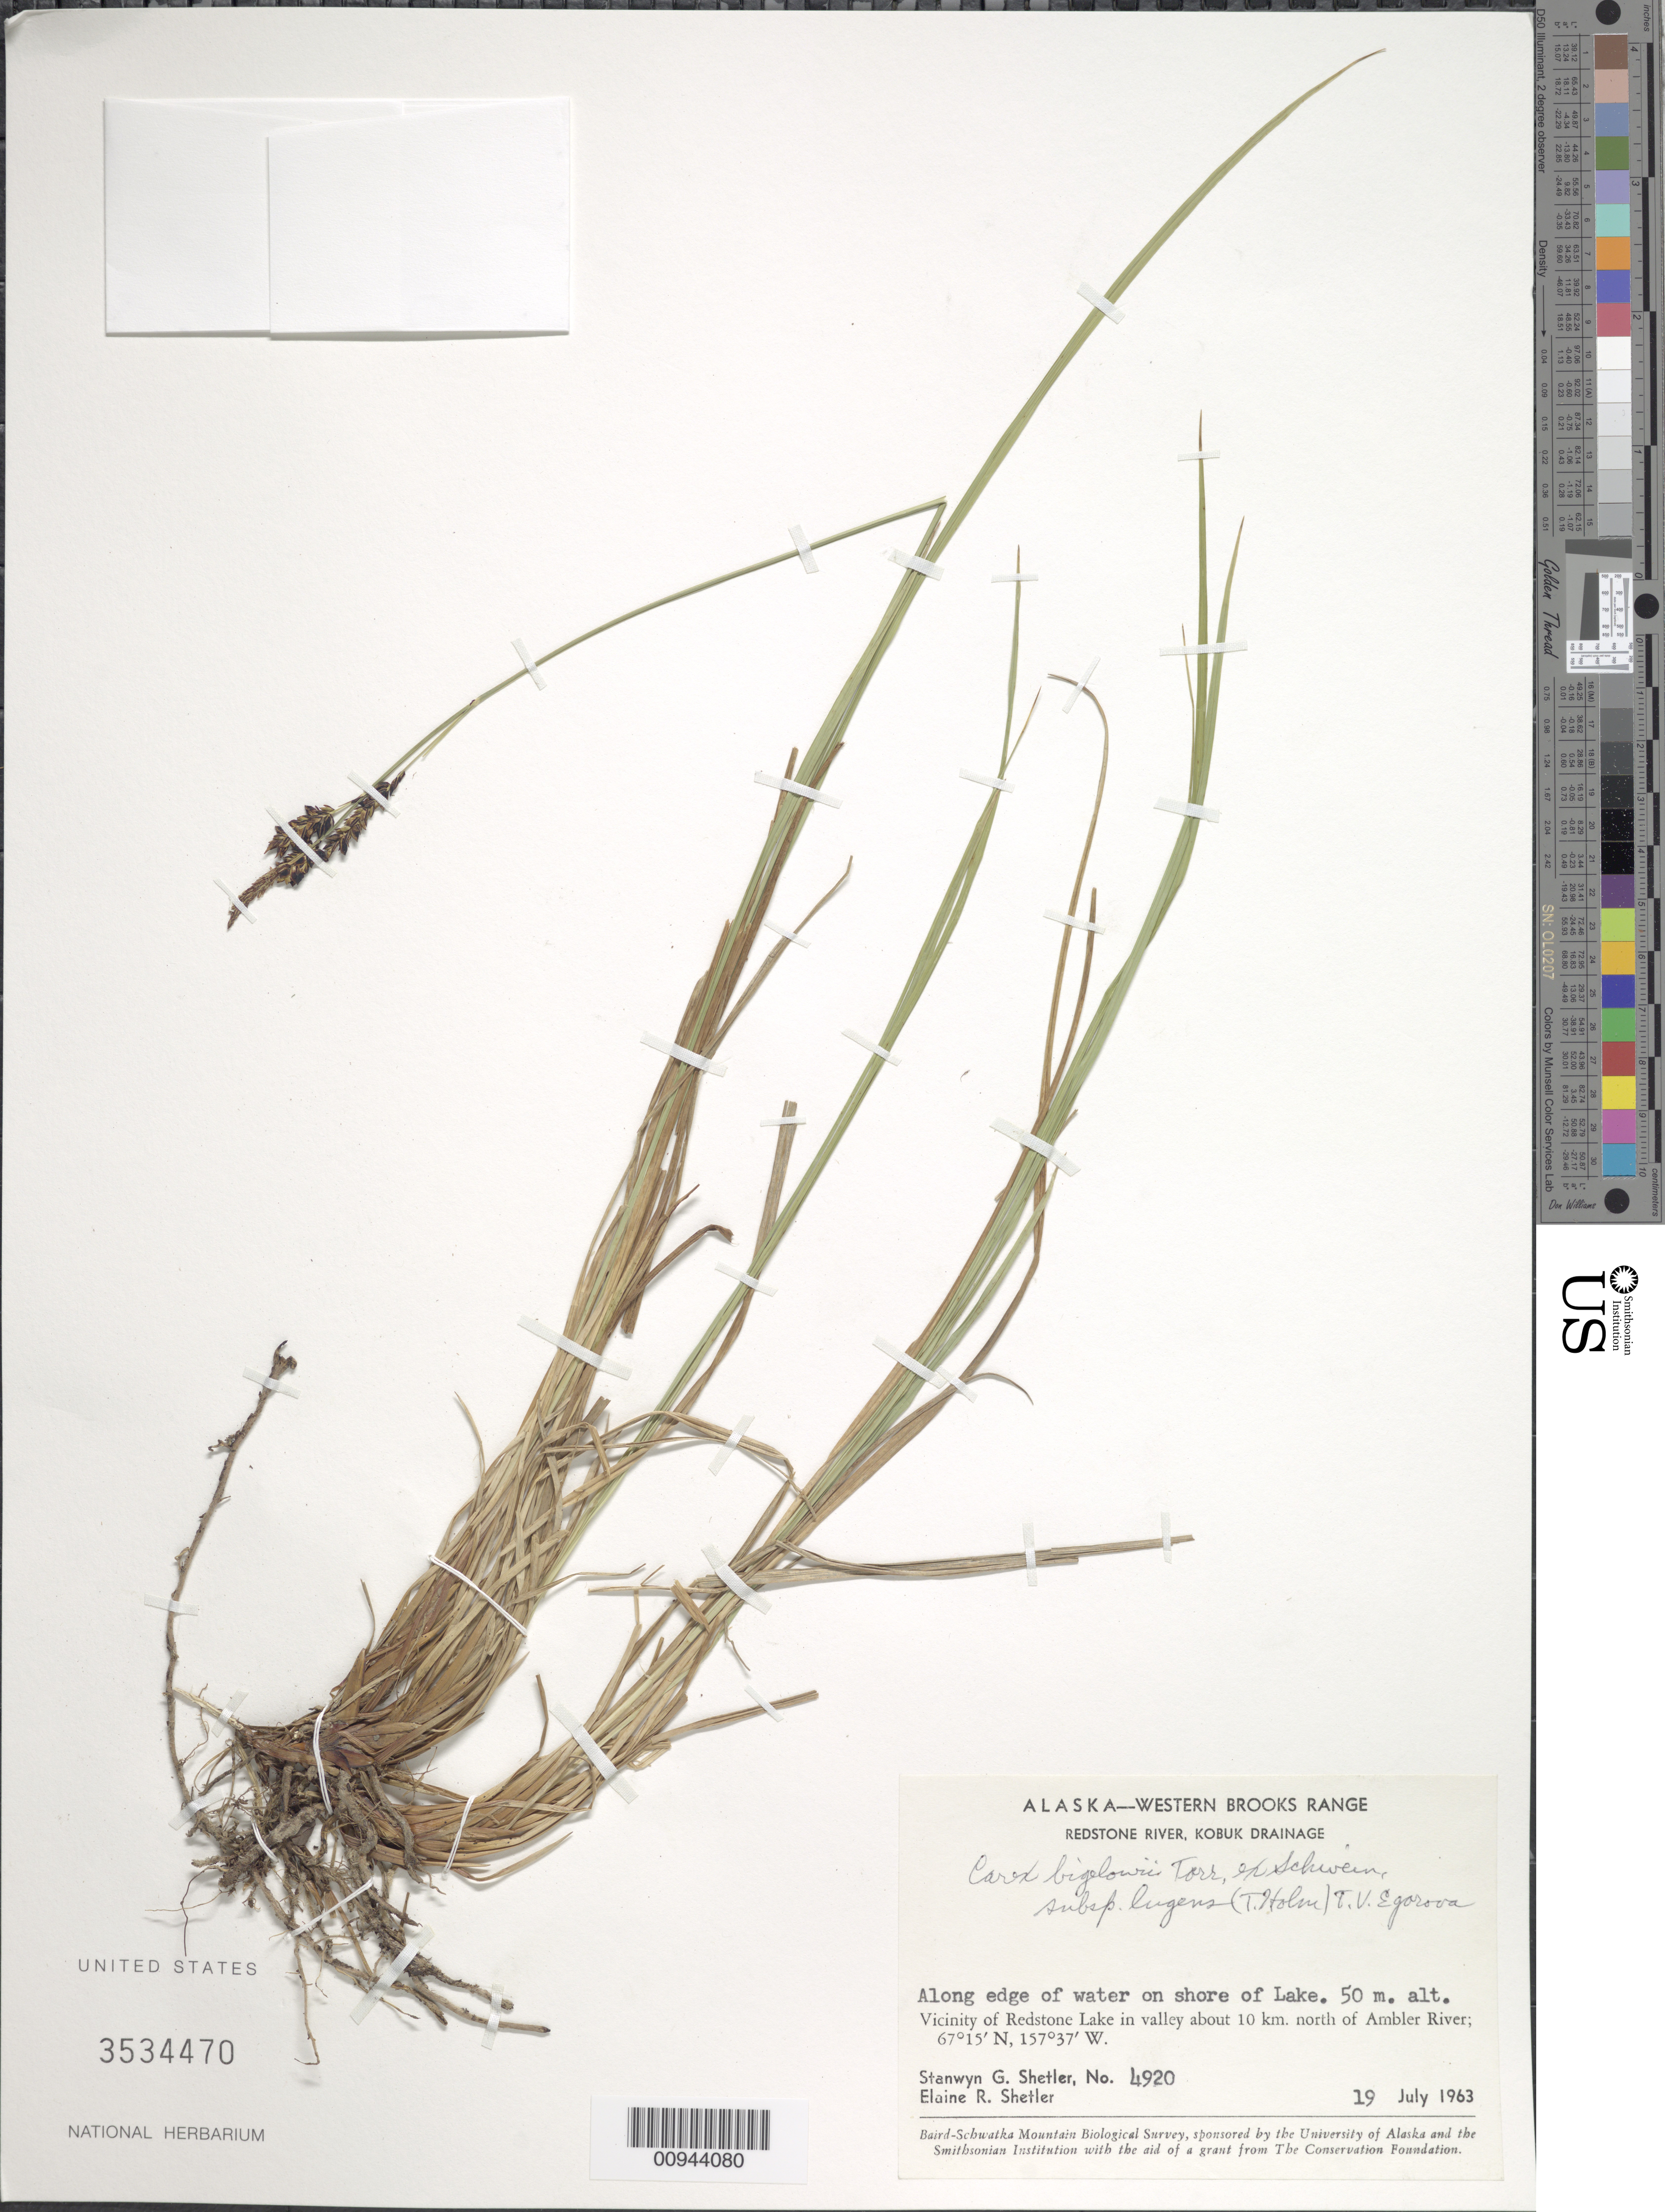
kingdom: Plantae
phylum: Tracheophyta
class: Liliopsida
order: Poales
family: Cyperaceae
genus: Carex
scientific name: Carex bigelowii subsp. lugens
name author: (Holm) T.V. Egorova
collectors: S. Shetler & E. R. Shetler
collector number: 4920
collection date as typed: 19 Jul 1963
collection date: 1963-07-19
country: United States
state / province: Alaska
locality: Vicinity of Redstone Lake in valley about 10 km. north of Ambler River. Western Brooks Range, Redstone River, Kobuk Drainage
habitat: Along edge of water on shore of Lake.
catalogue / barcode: US 3534470